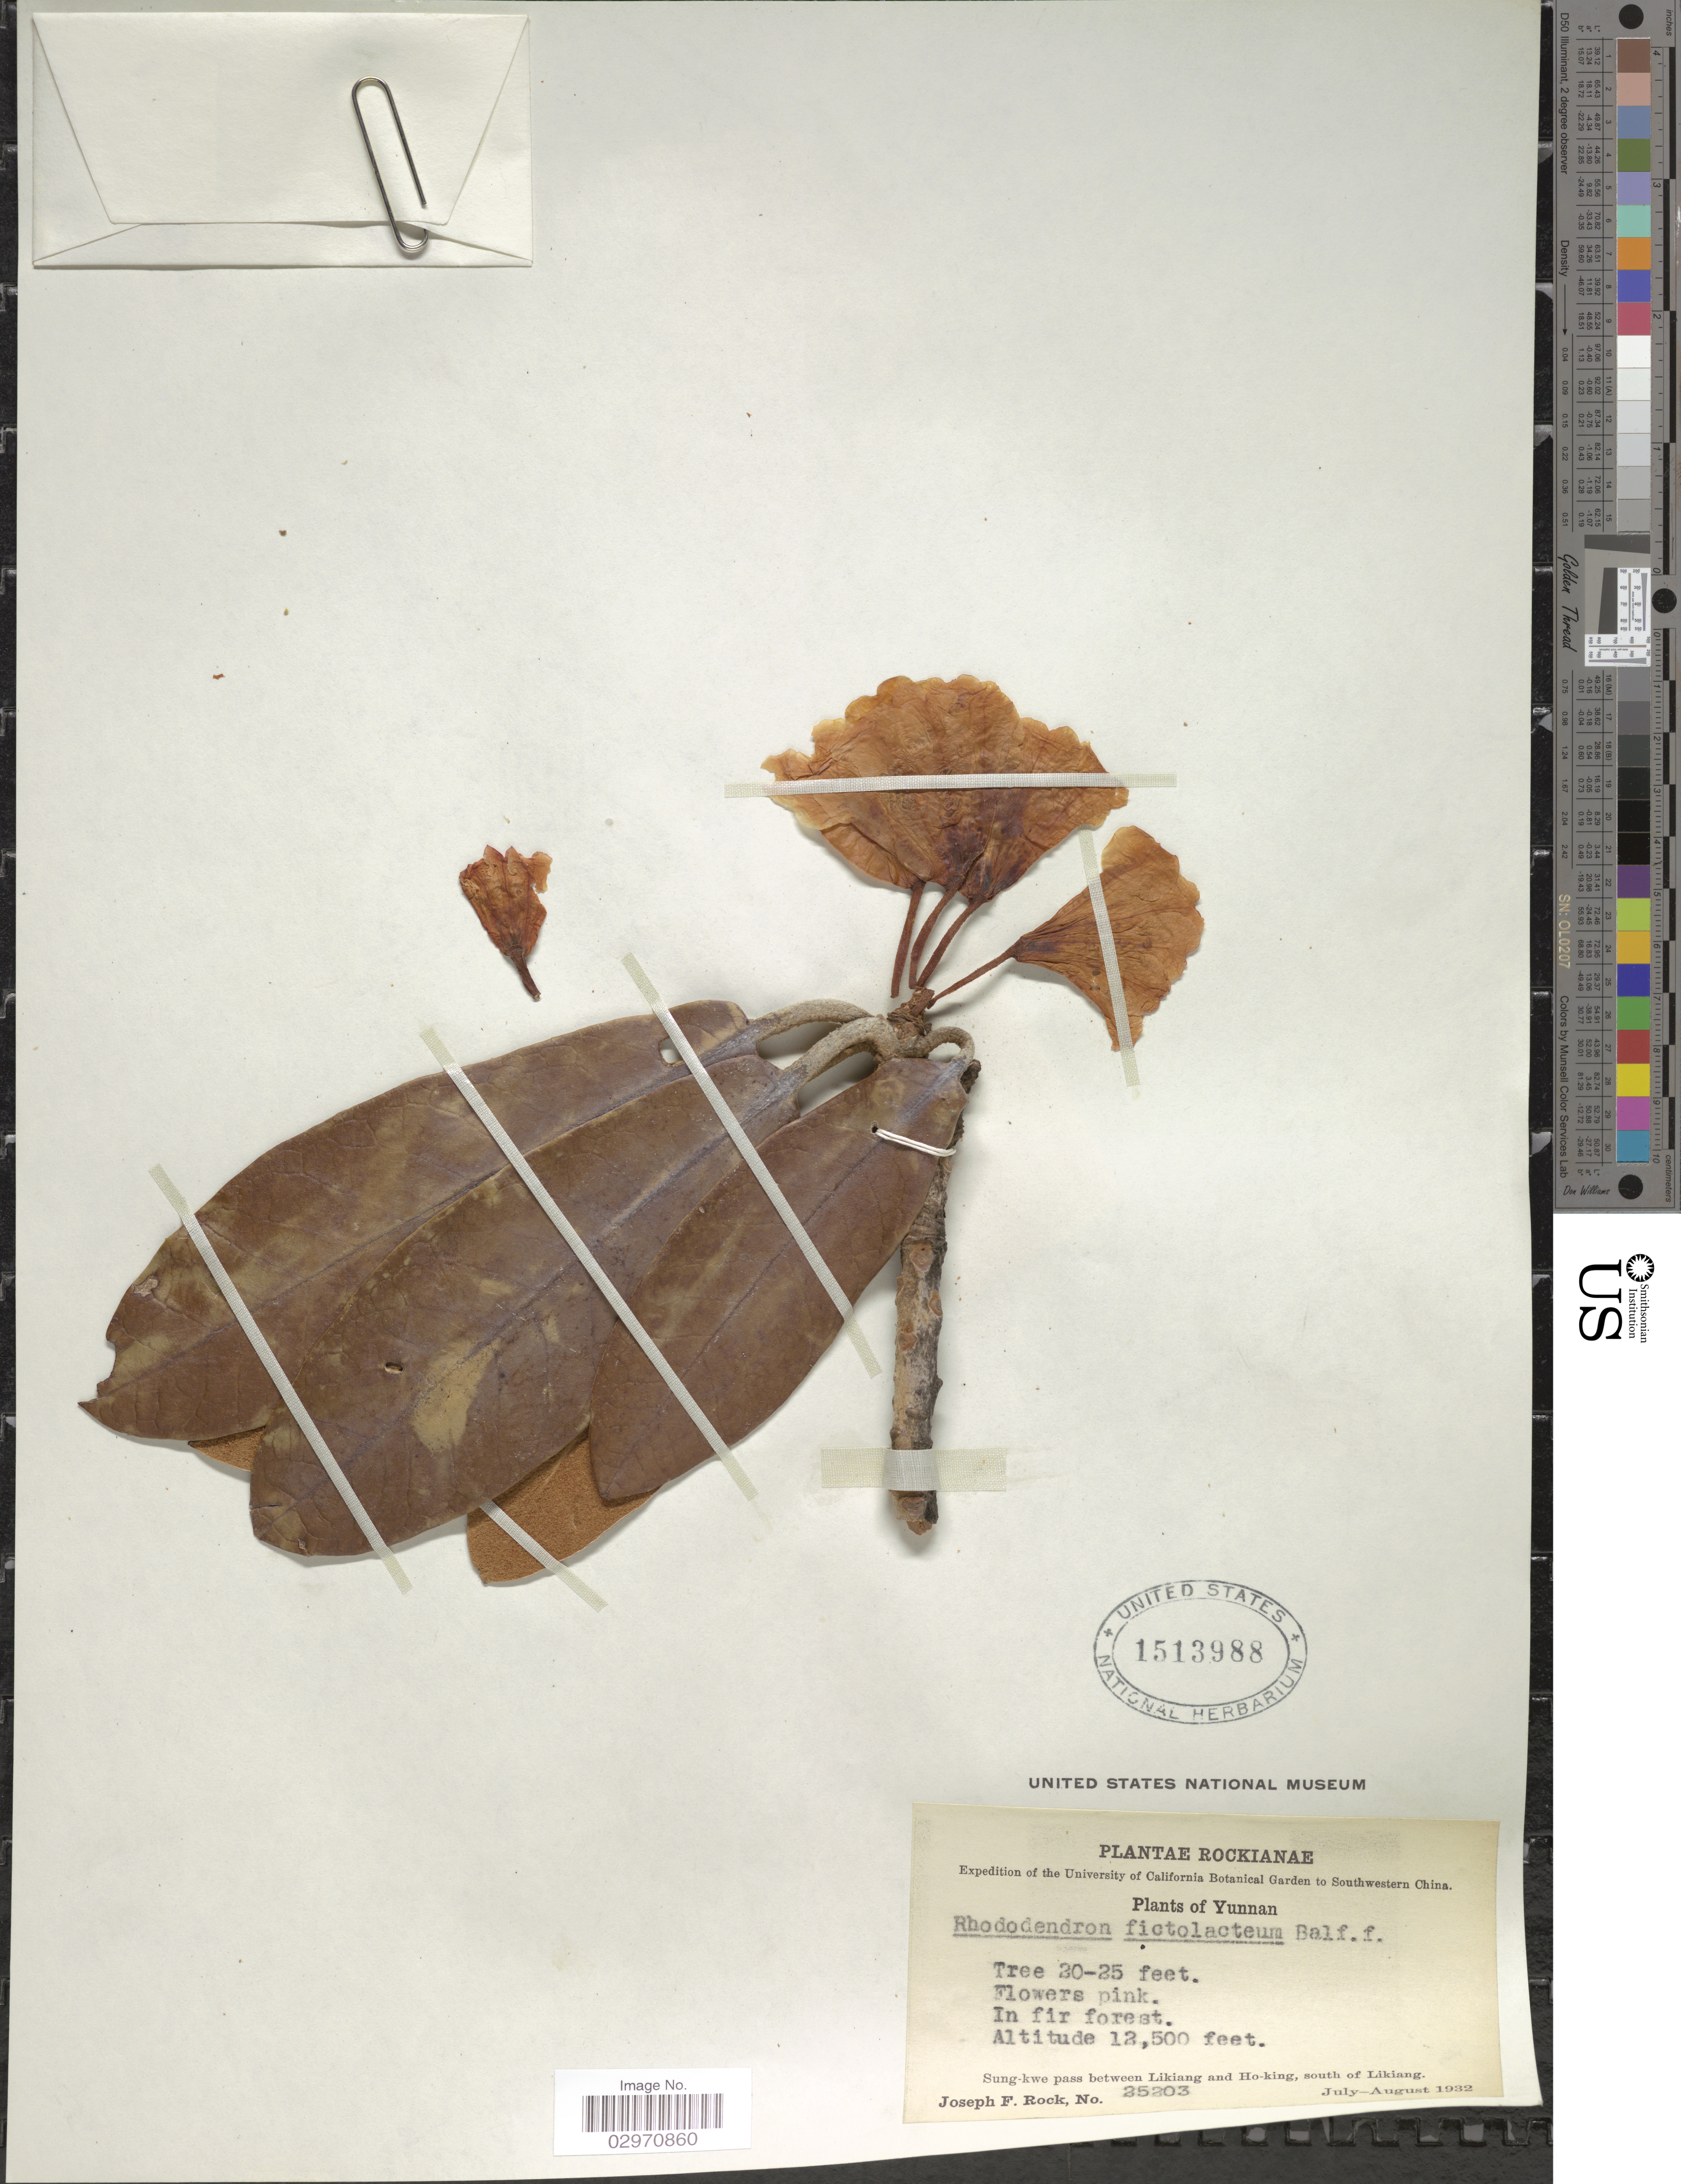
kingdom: Plantae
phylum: Tracheophyta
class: Magnoliopsida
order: Ericales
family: Ericaceae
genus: Rhododendron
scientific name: Rhododendron fictolacteum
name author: Balf. f.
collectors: J. F. Rock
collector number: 25203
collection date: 1932-07/1932-08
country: China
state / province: Yunnan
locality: Sung-kwe pass between Likiang and Ho-king, south of Likiang. Southwestern China.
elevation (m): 3810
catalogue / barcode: US 1513988